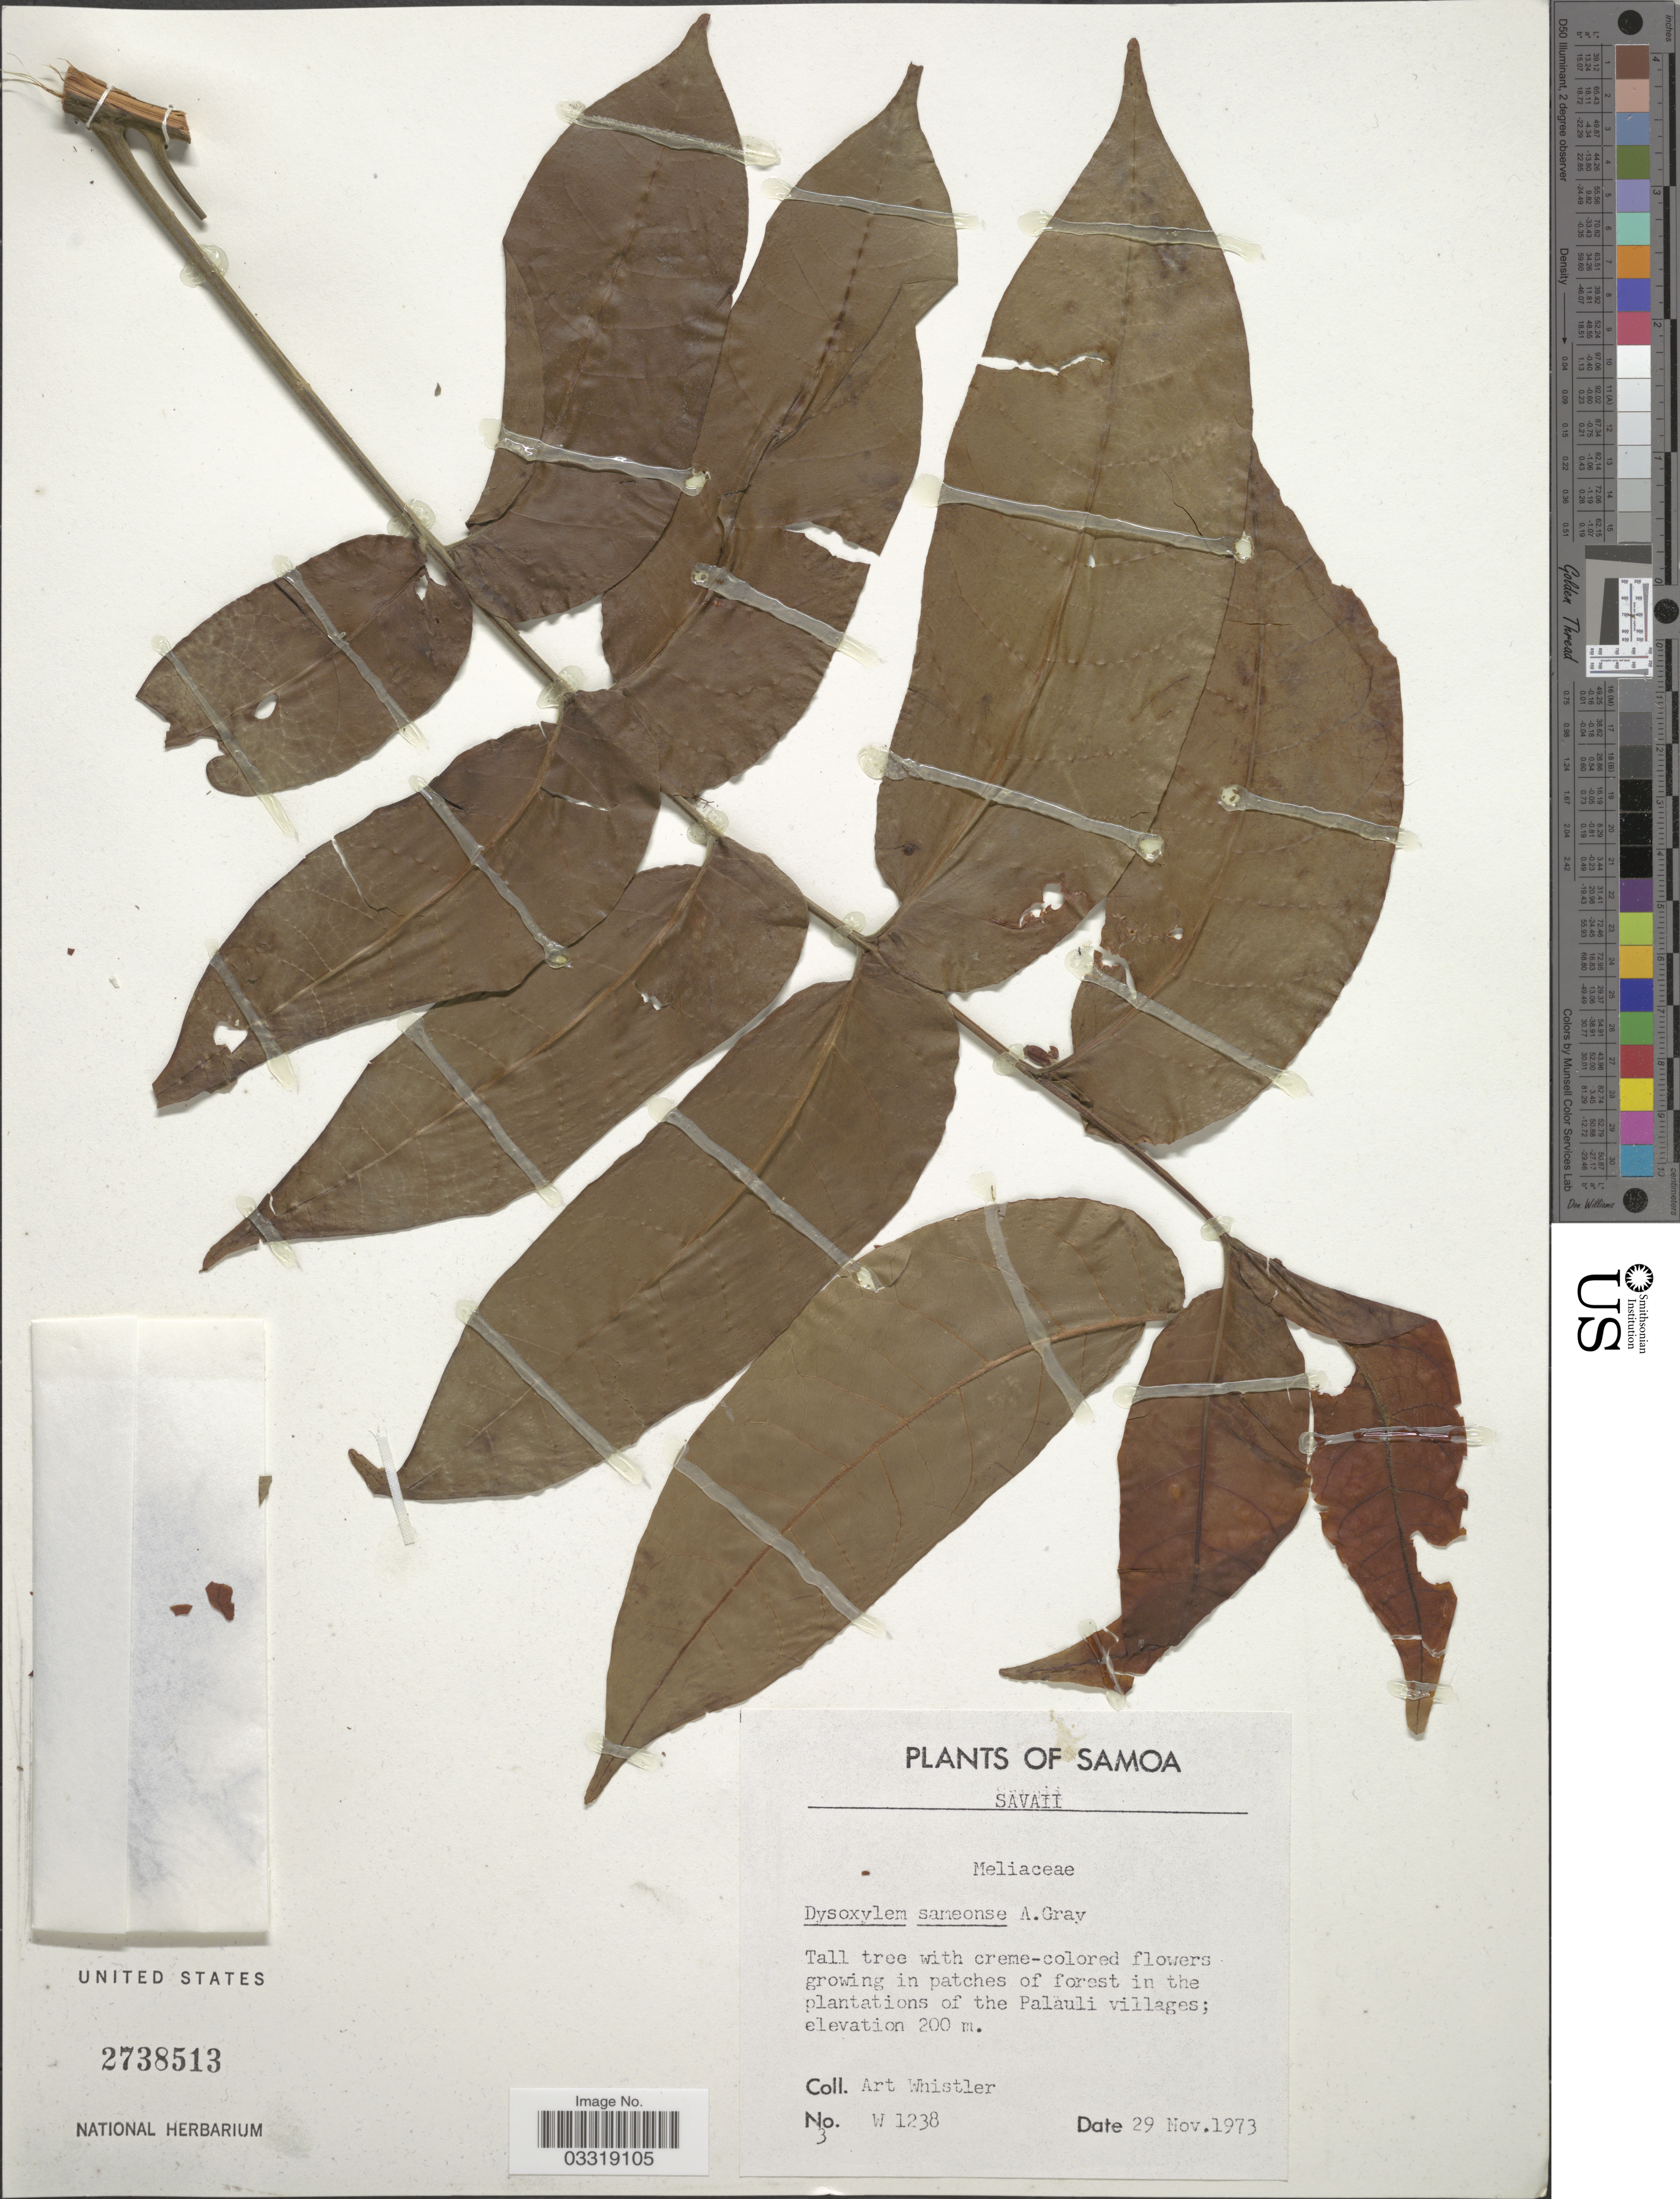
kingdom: Plantae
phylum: Tracheophyta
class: Magnoliopsida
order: Sapindales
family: Meliaceae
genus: Didymocheton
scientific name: Didymocheton alliaceus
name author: (G. Forst.) Mabb.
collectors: A. Whistler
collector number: W 1238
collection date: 1973-11-29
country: Samoa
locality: Samoa. Savaii. Plantations of the Palauli villages.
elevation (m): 200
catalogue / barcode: US 2738513